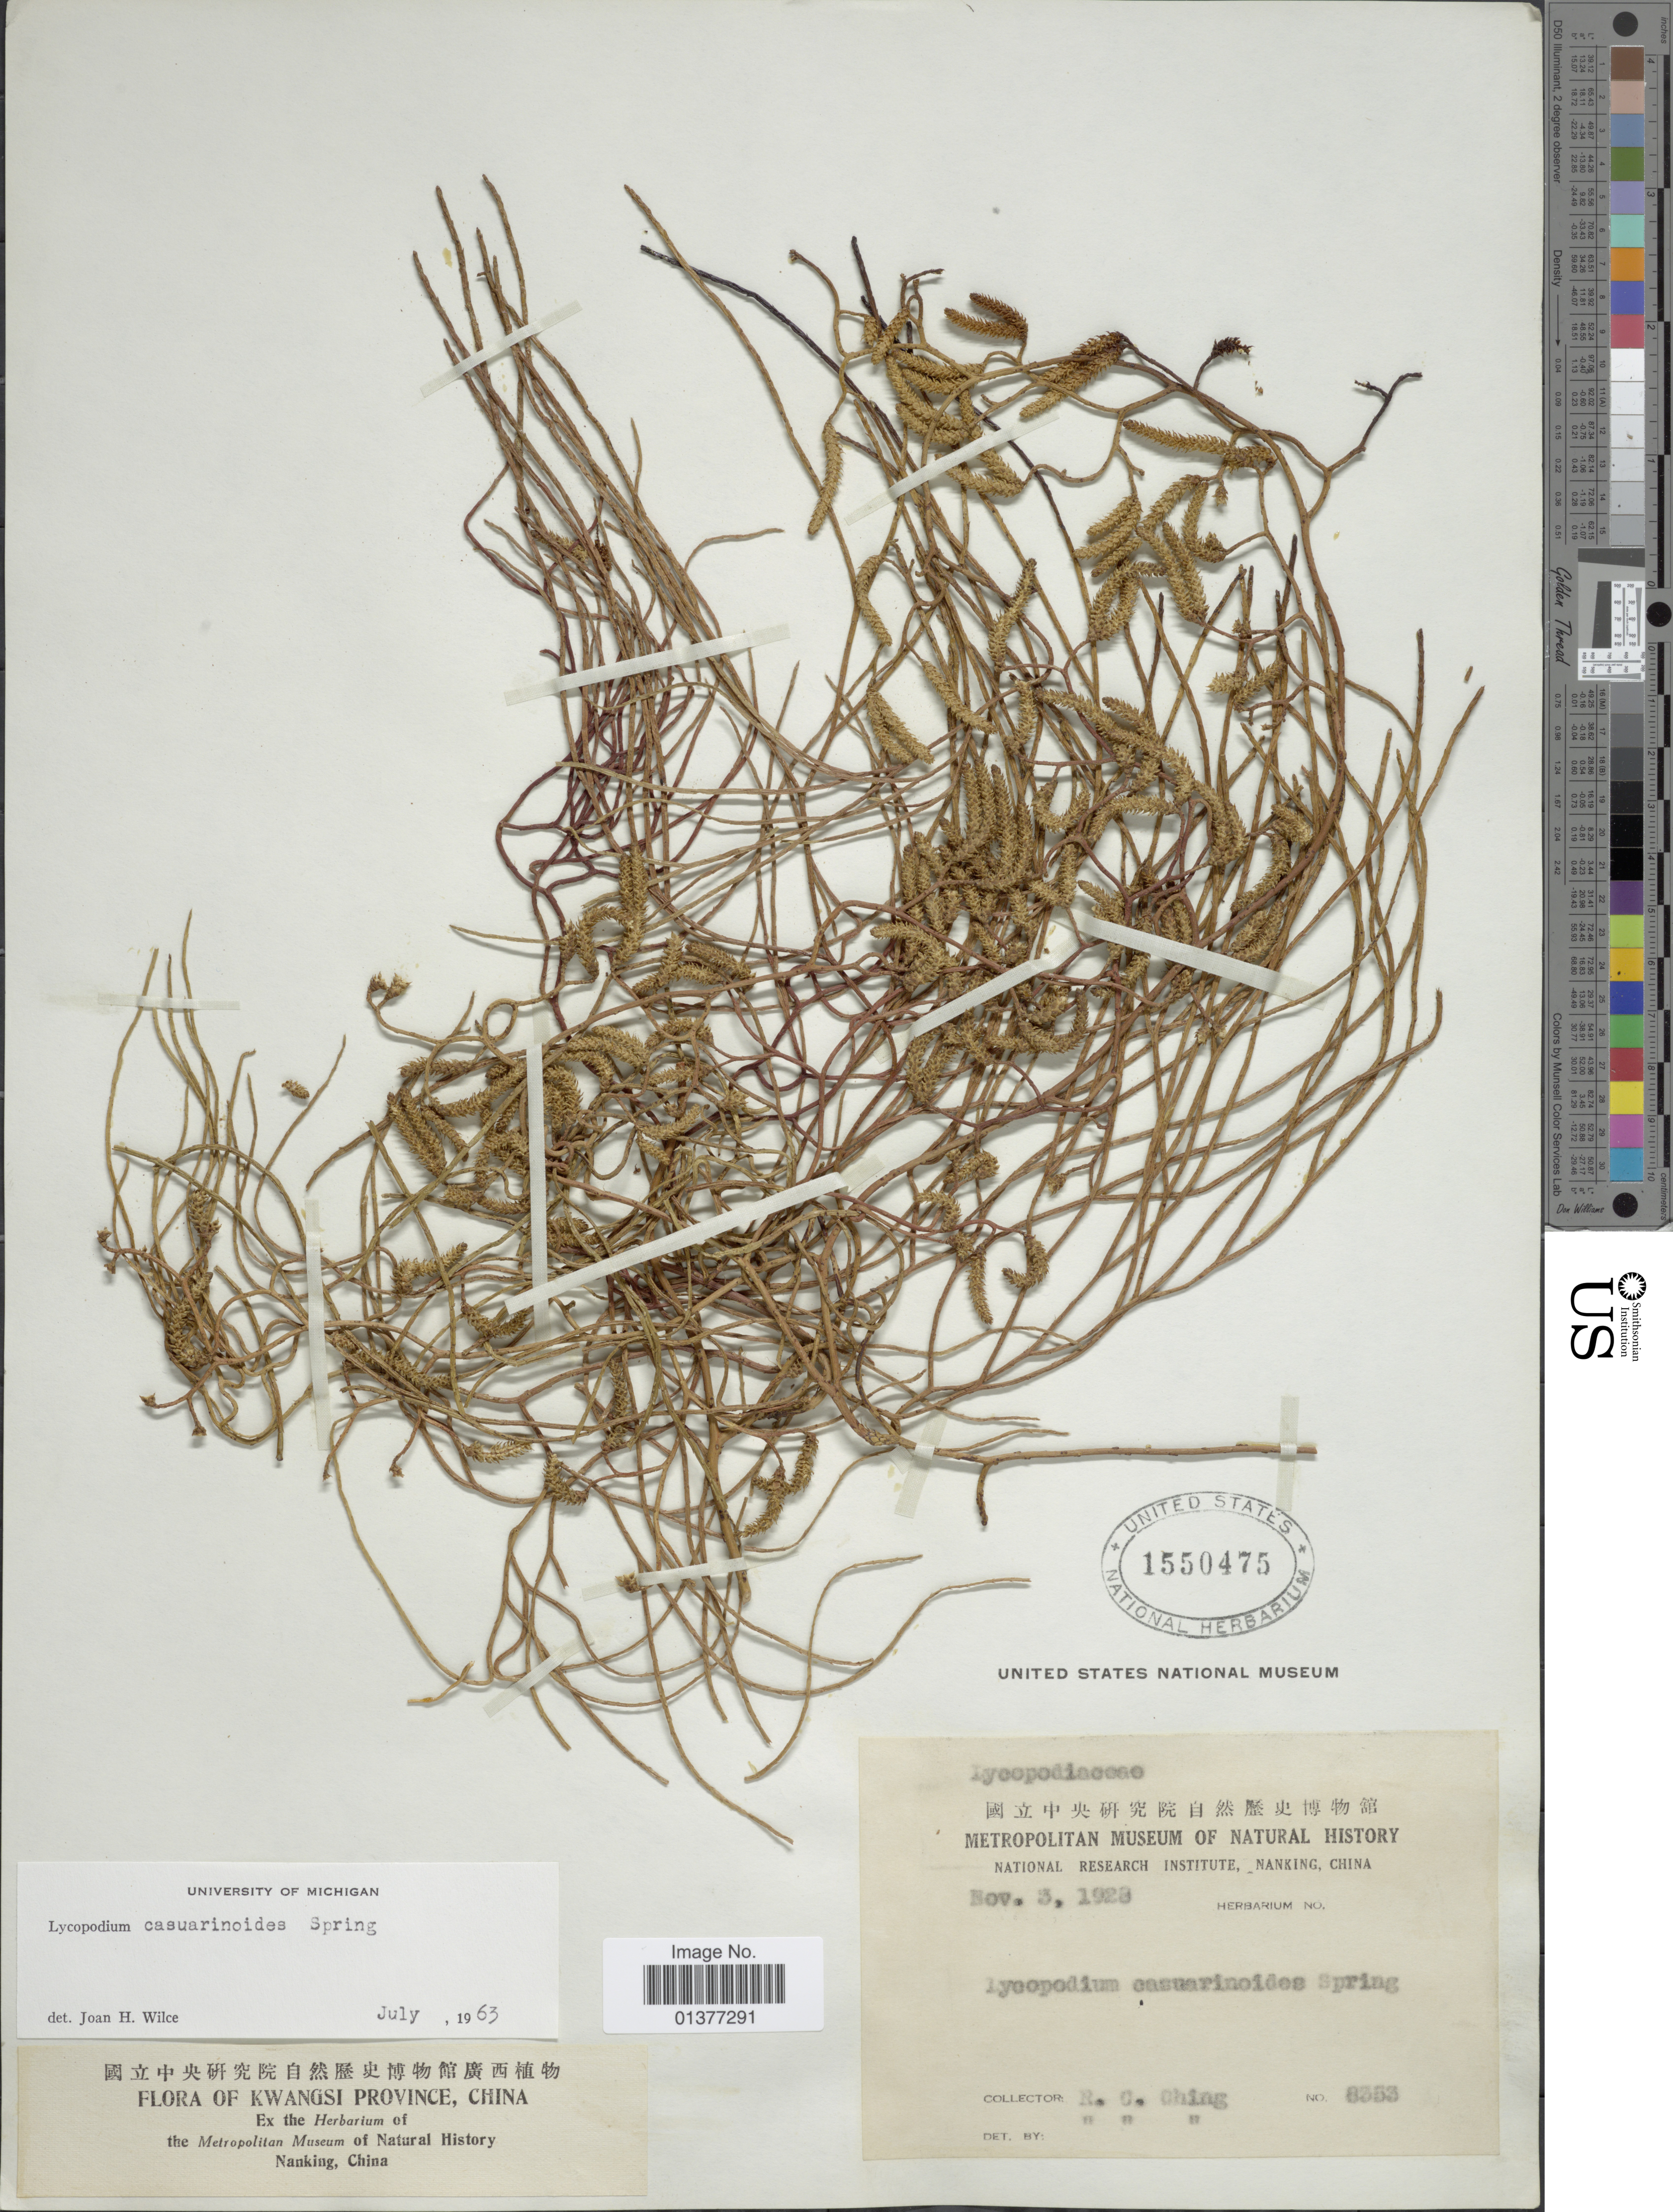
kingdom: Plantae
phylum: Tracheophyta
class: Lycopodiopsida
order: Lycopodiales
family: Lycopodiaceae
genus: Lycopodiastrum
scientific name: Lycopodiastrum casuarinoides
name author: (Spring) Holub ex R.D. Dixit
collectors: R. C. Ching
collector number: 8353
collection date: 1929-11-03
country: China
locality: Kwangsi province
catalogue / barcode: US 1550475